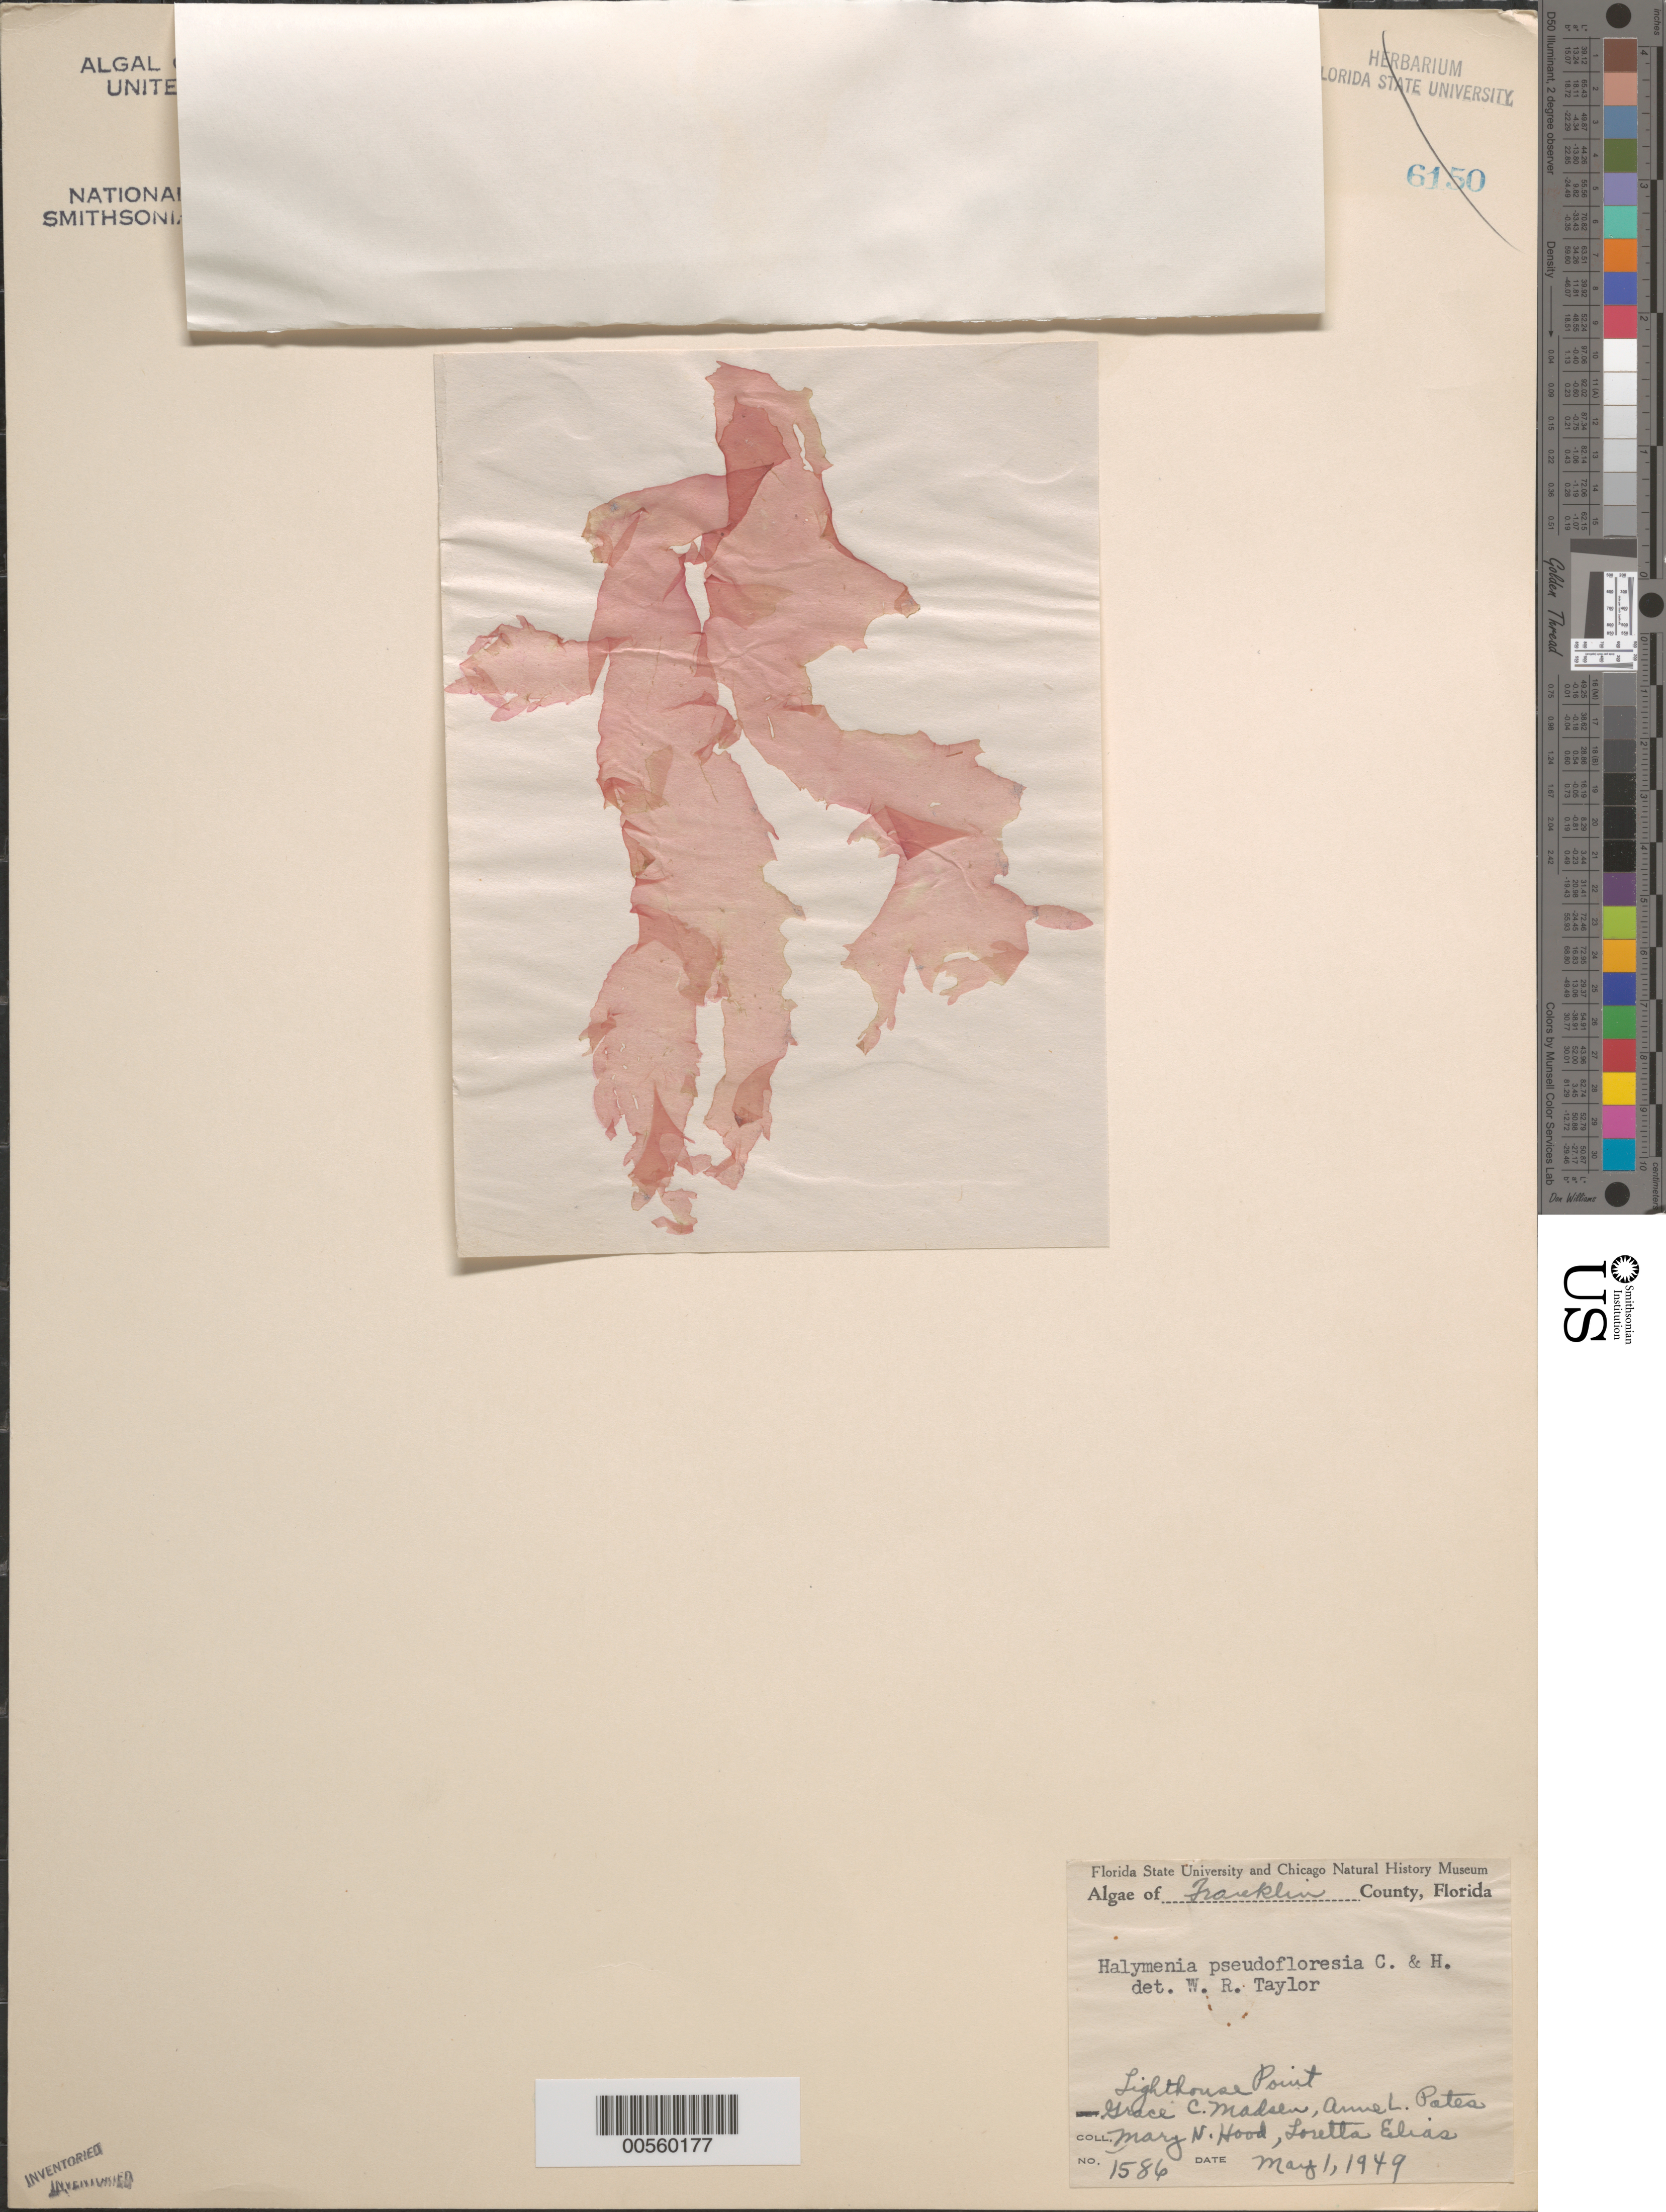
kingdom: Plantae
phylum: Rhodophyta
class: Florideophyceae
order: Halymeniales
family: Halymeniaceae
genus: Halymenia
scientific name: Halymenia pseudofloresia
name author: Collins & M. Howe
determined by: Taylor, William R.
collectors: G. Madsen, A. Pates, M. Hood & L. Elias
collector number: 1586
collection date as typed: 01 May 1949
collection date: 1949-05-01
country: United States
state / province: Florida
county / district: Franklin County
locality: Lighthouse Point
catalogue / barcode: US 22068